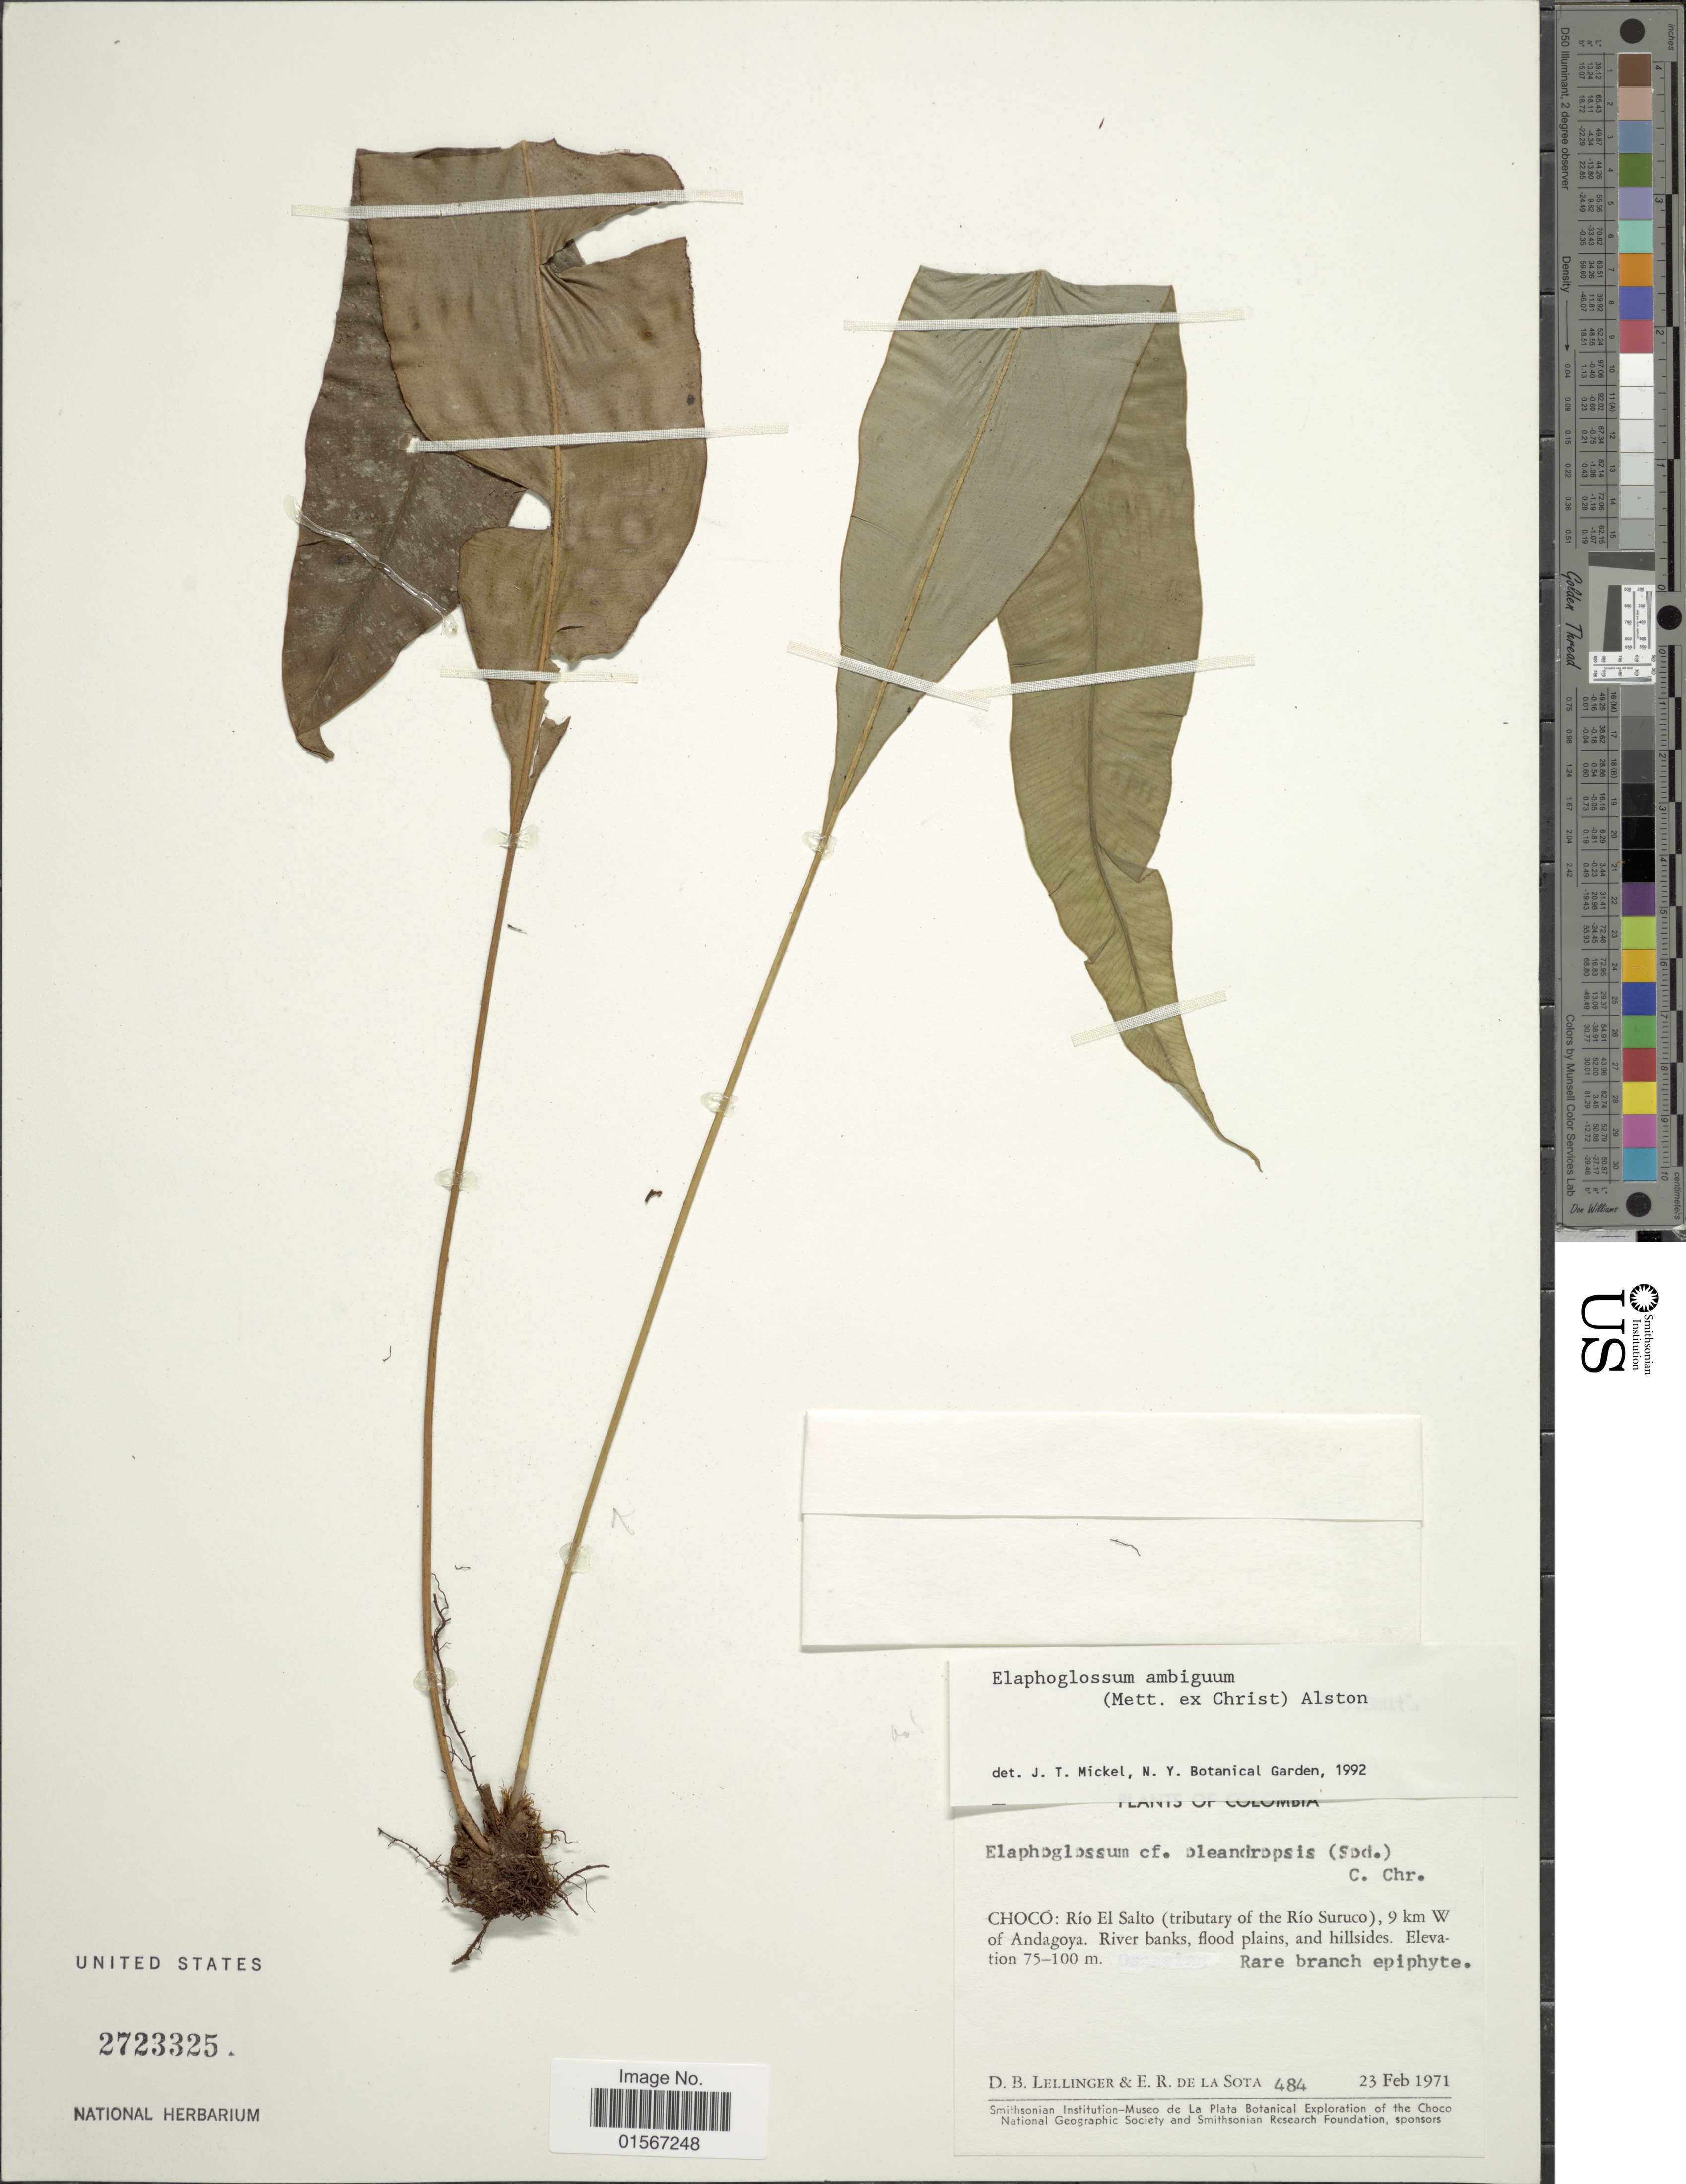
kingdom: Plantae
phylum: Tracheophyta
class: Polypodiopsida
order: Polypodiales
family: Dryopteridaceae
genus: Elaphoglossum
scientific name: Elaphoglossum oleandropsis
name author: (Sodiro) C. Chr.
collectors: D. B. Lellinger & E. R. de la Sota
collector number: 484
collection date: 1971-02-23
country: Colombia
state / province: Chocó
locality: Colombia, Chocó: Río El Salto (tributary of the Río Suruco), 9 km W of Andagoya. River banks, flood plains, and hillsides.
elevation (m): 75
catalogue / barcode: US 2723325